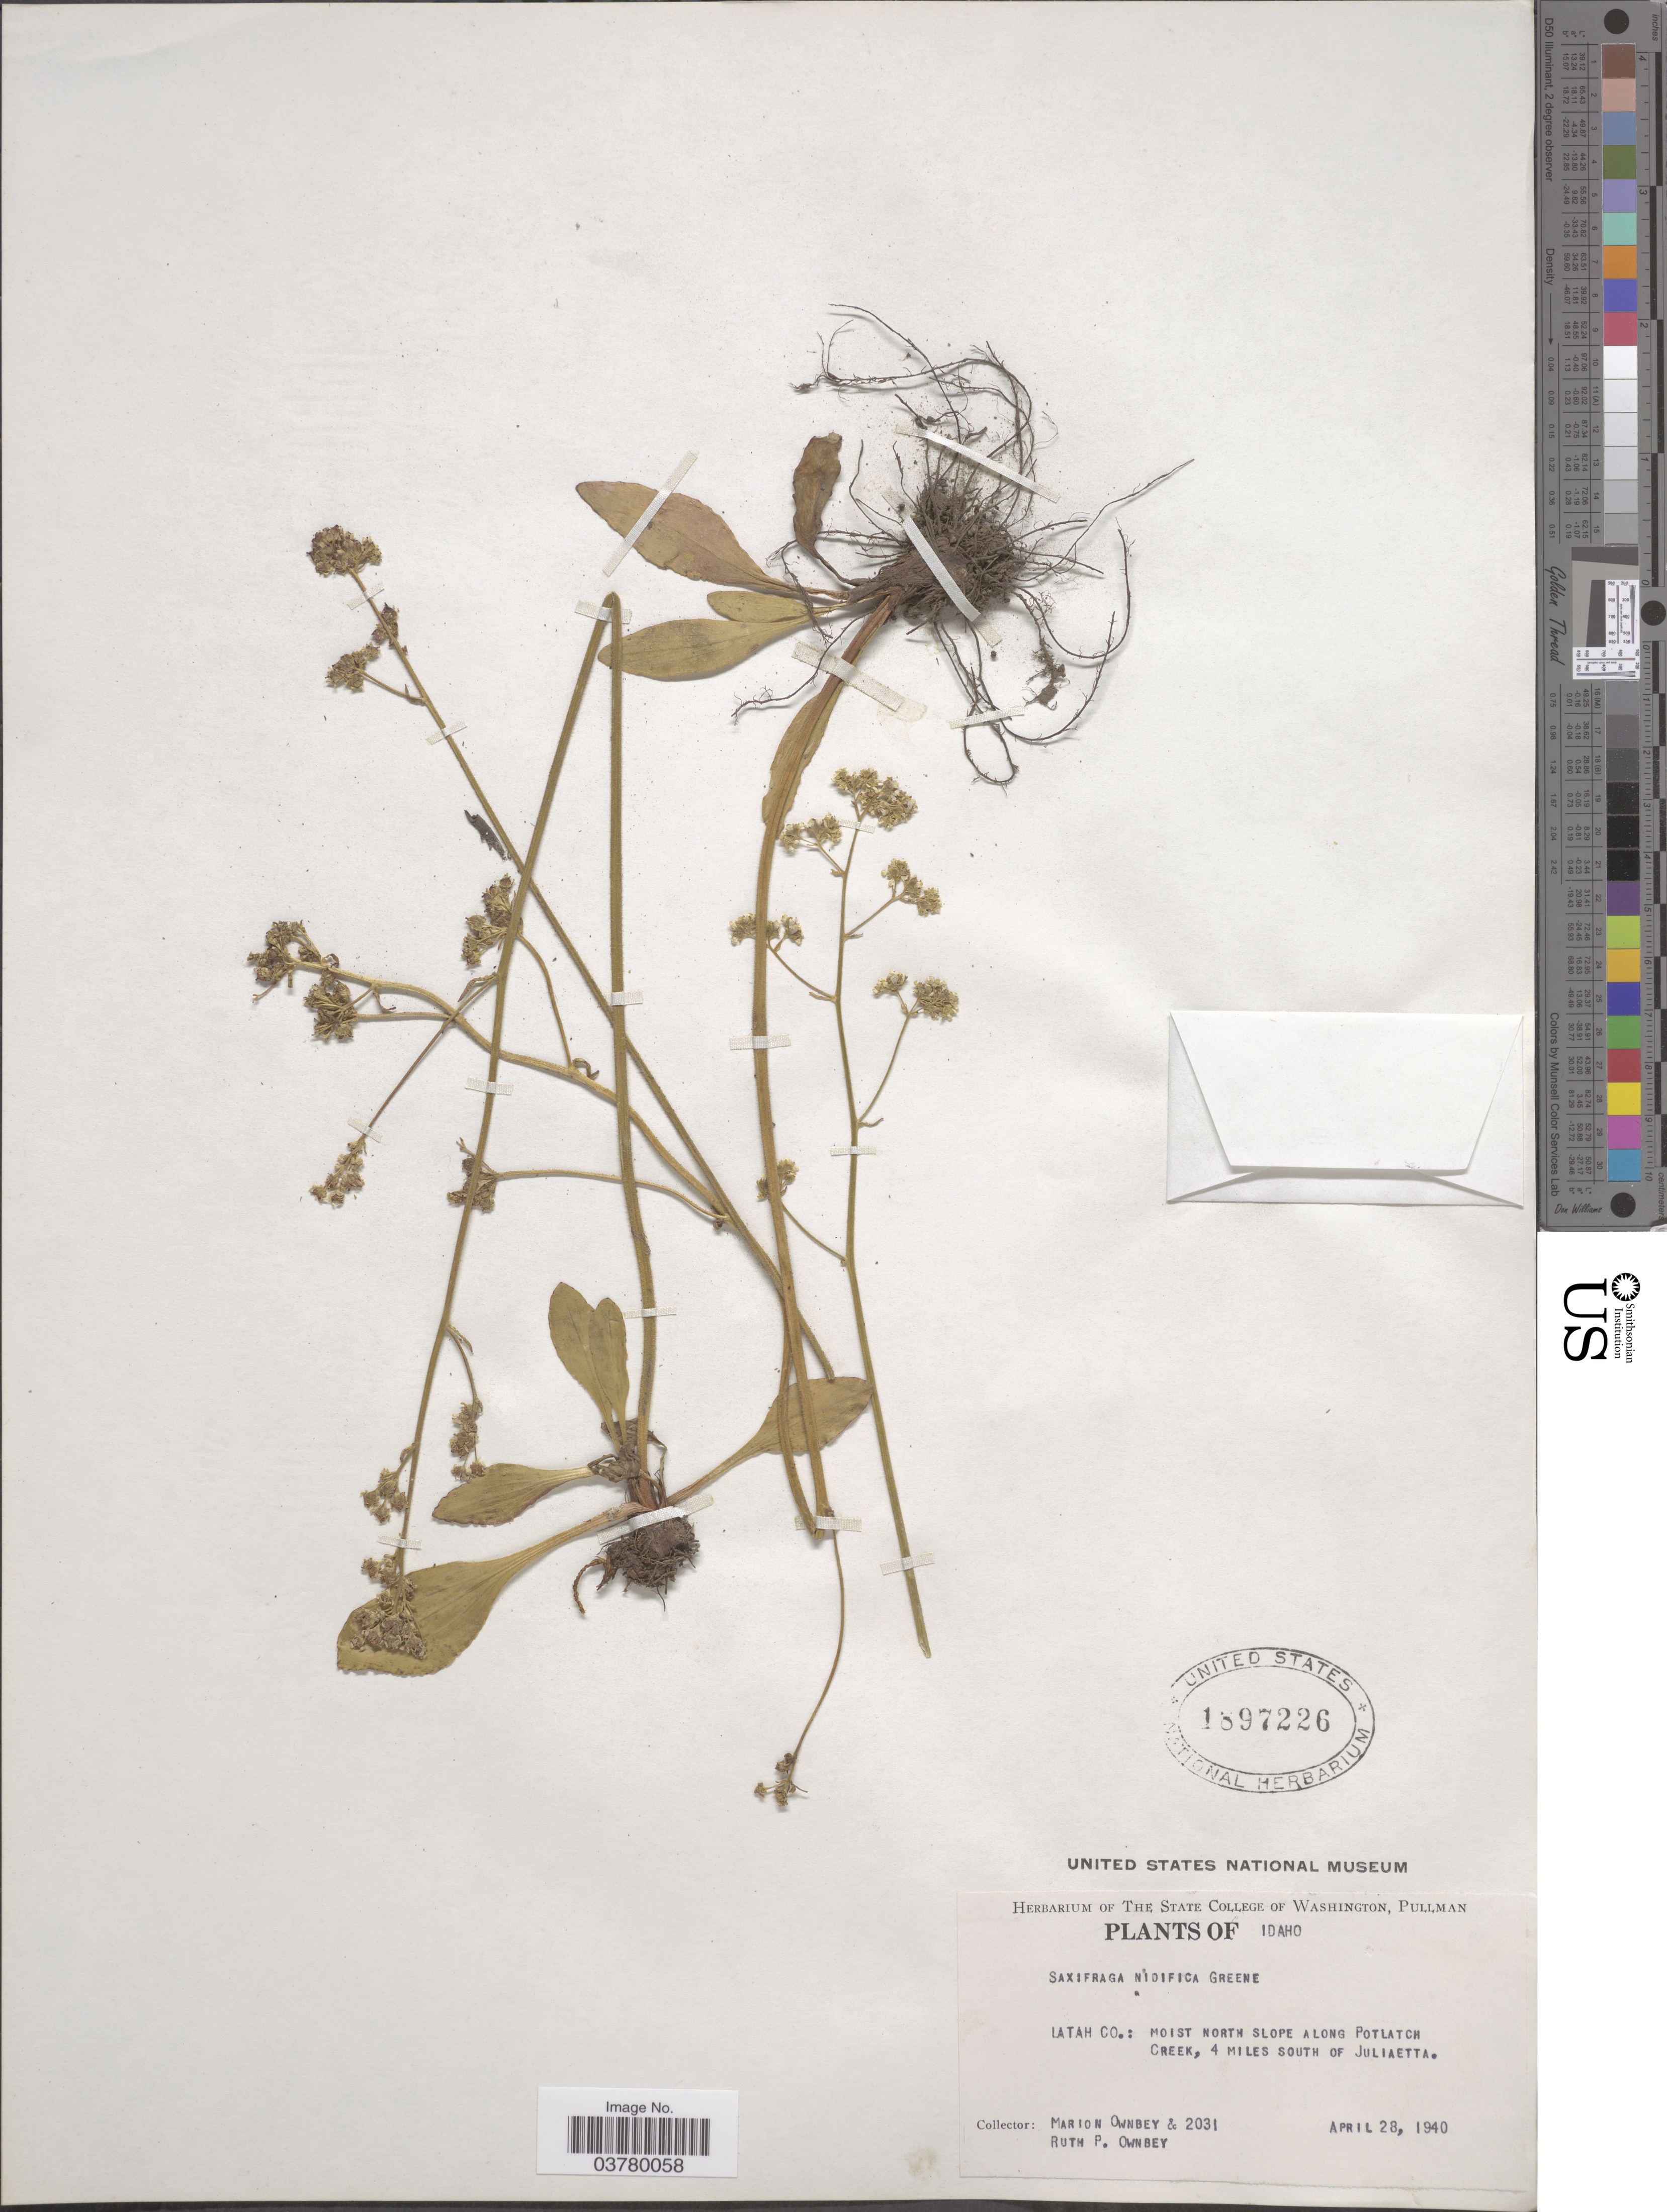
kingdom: Plantae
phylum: Tracheophyta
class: Magnoliopsida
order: Saxifragales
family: Saxifragaceae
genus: Micranthes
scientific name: Micranthes nidifica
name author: (Greene) Small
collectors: M. Ownbey & R. Ownbey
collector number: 2031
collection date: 1940-04-28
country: United States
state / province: Idaho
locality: Latah Co.: moist north slope along Potlatch Creek, 4 miles south of Juliaetta.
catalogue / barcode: US 1897226